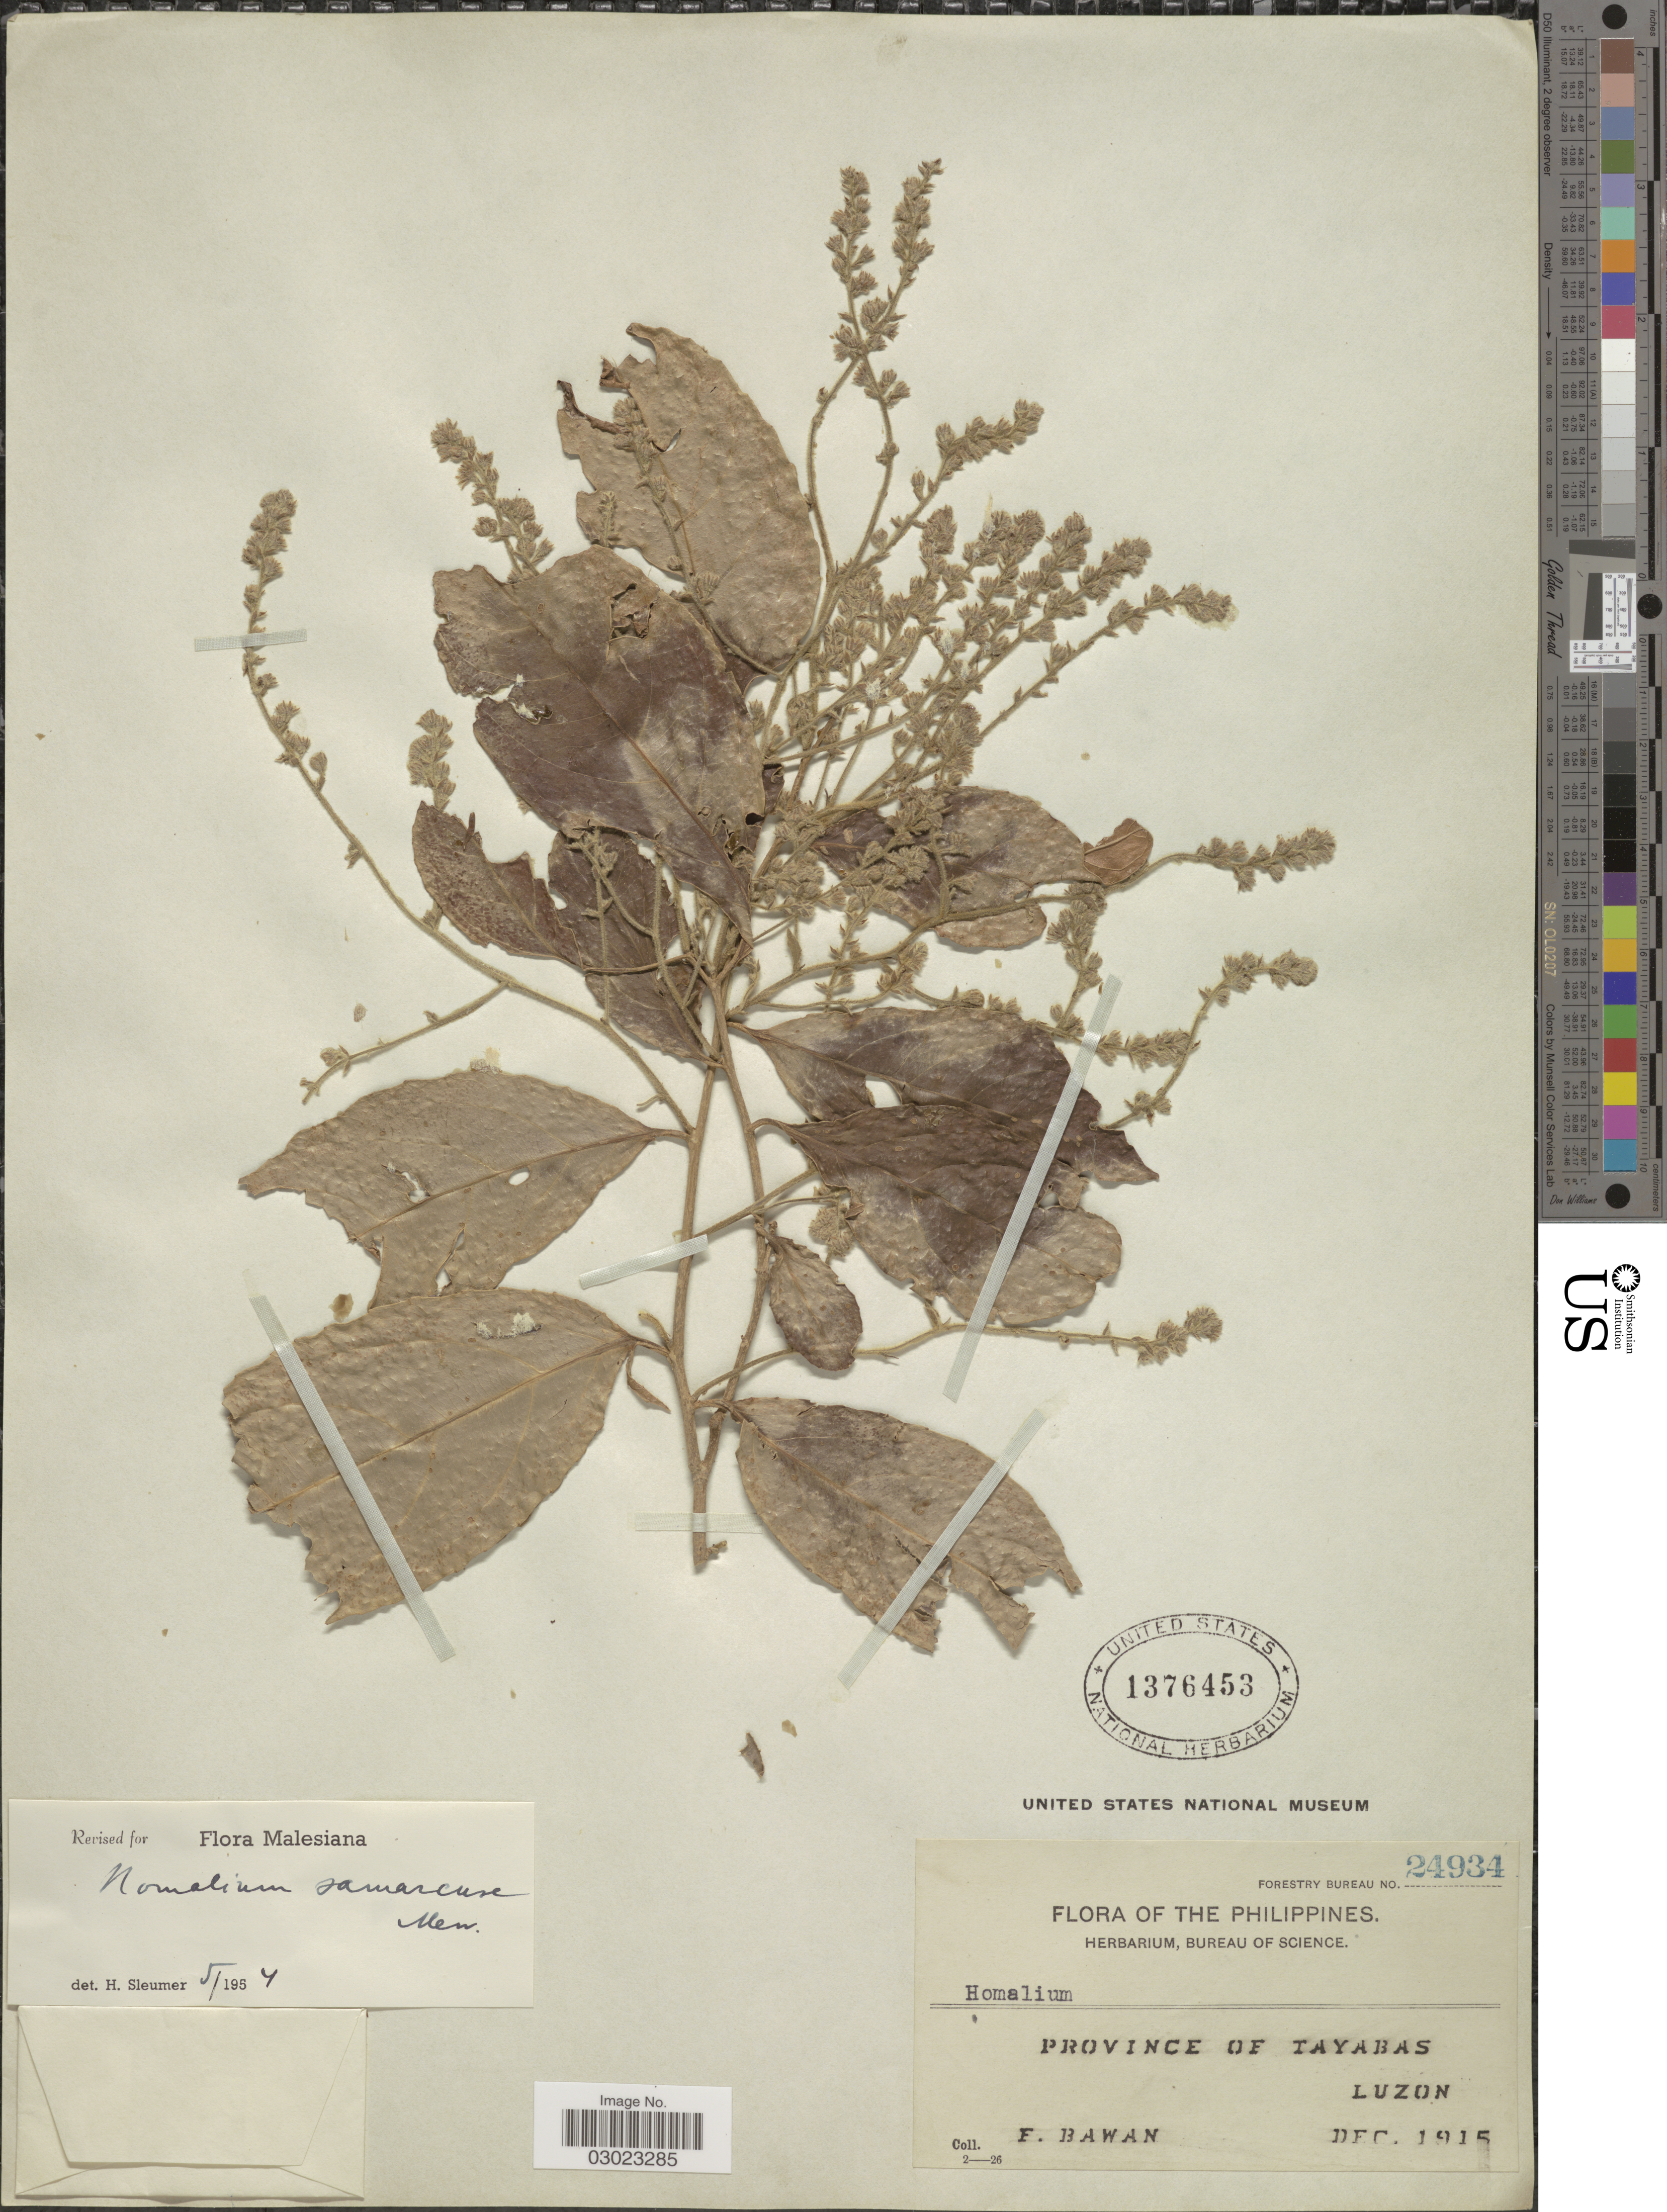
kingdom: Plantae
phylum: Tracheophyta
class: Magnoliopsida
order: Malpighiales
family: Salicaceae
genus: Homalium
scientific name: Homalium samarense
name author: Merr.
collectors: F. Bawan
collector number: Forestry Bureau 24934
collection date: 1915-12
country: Philippines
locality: Province of Tayabas, Luzon.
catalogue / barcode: US 1376453